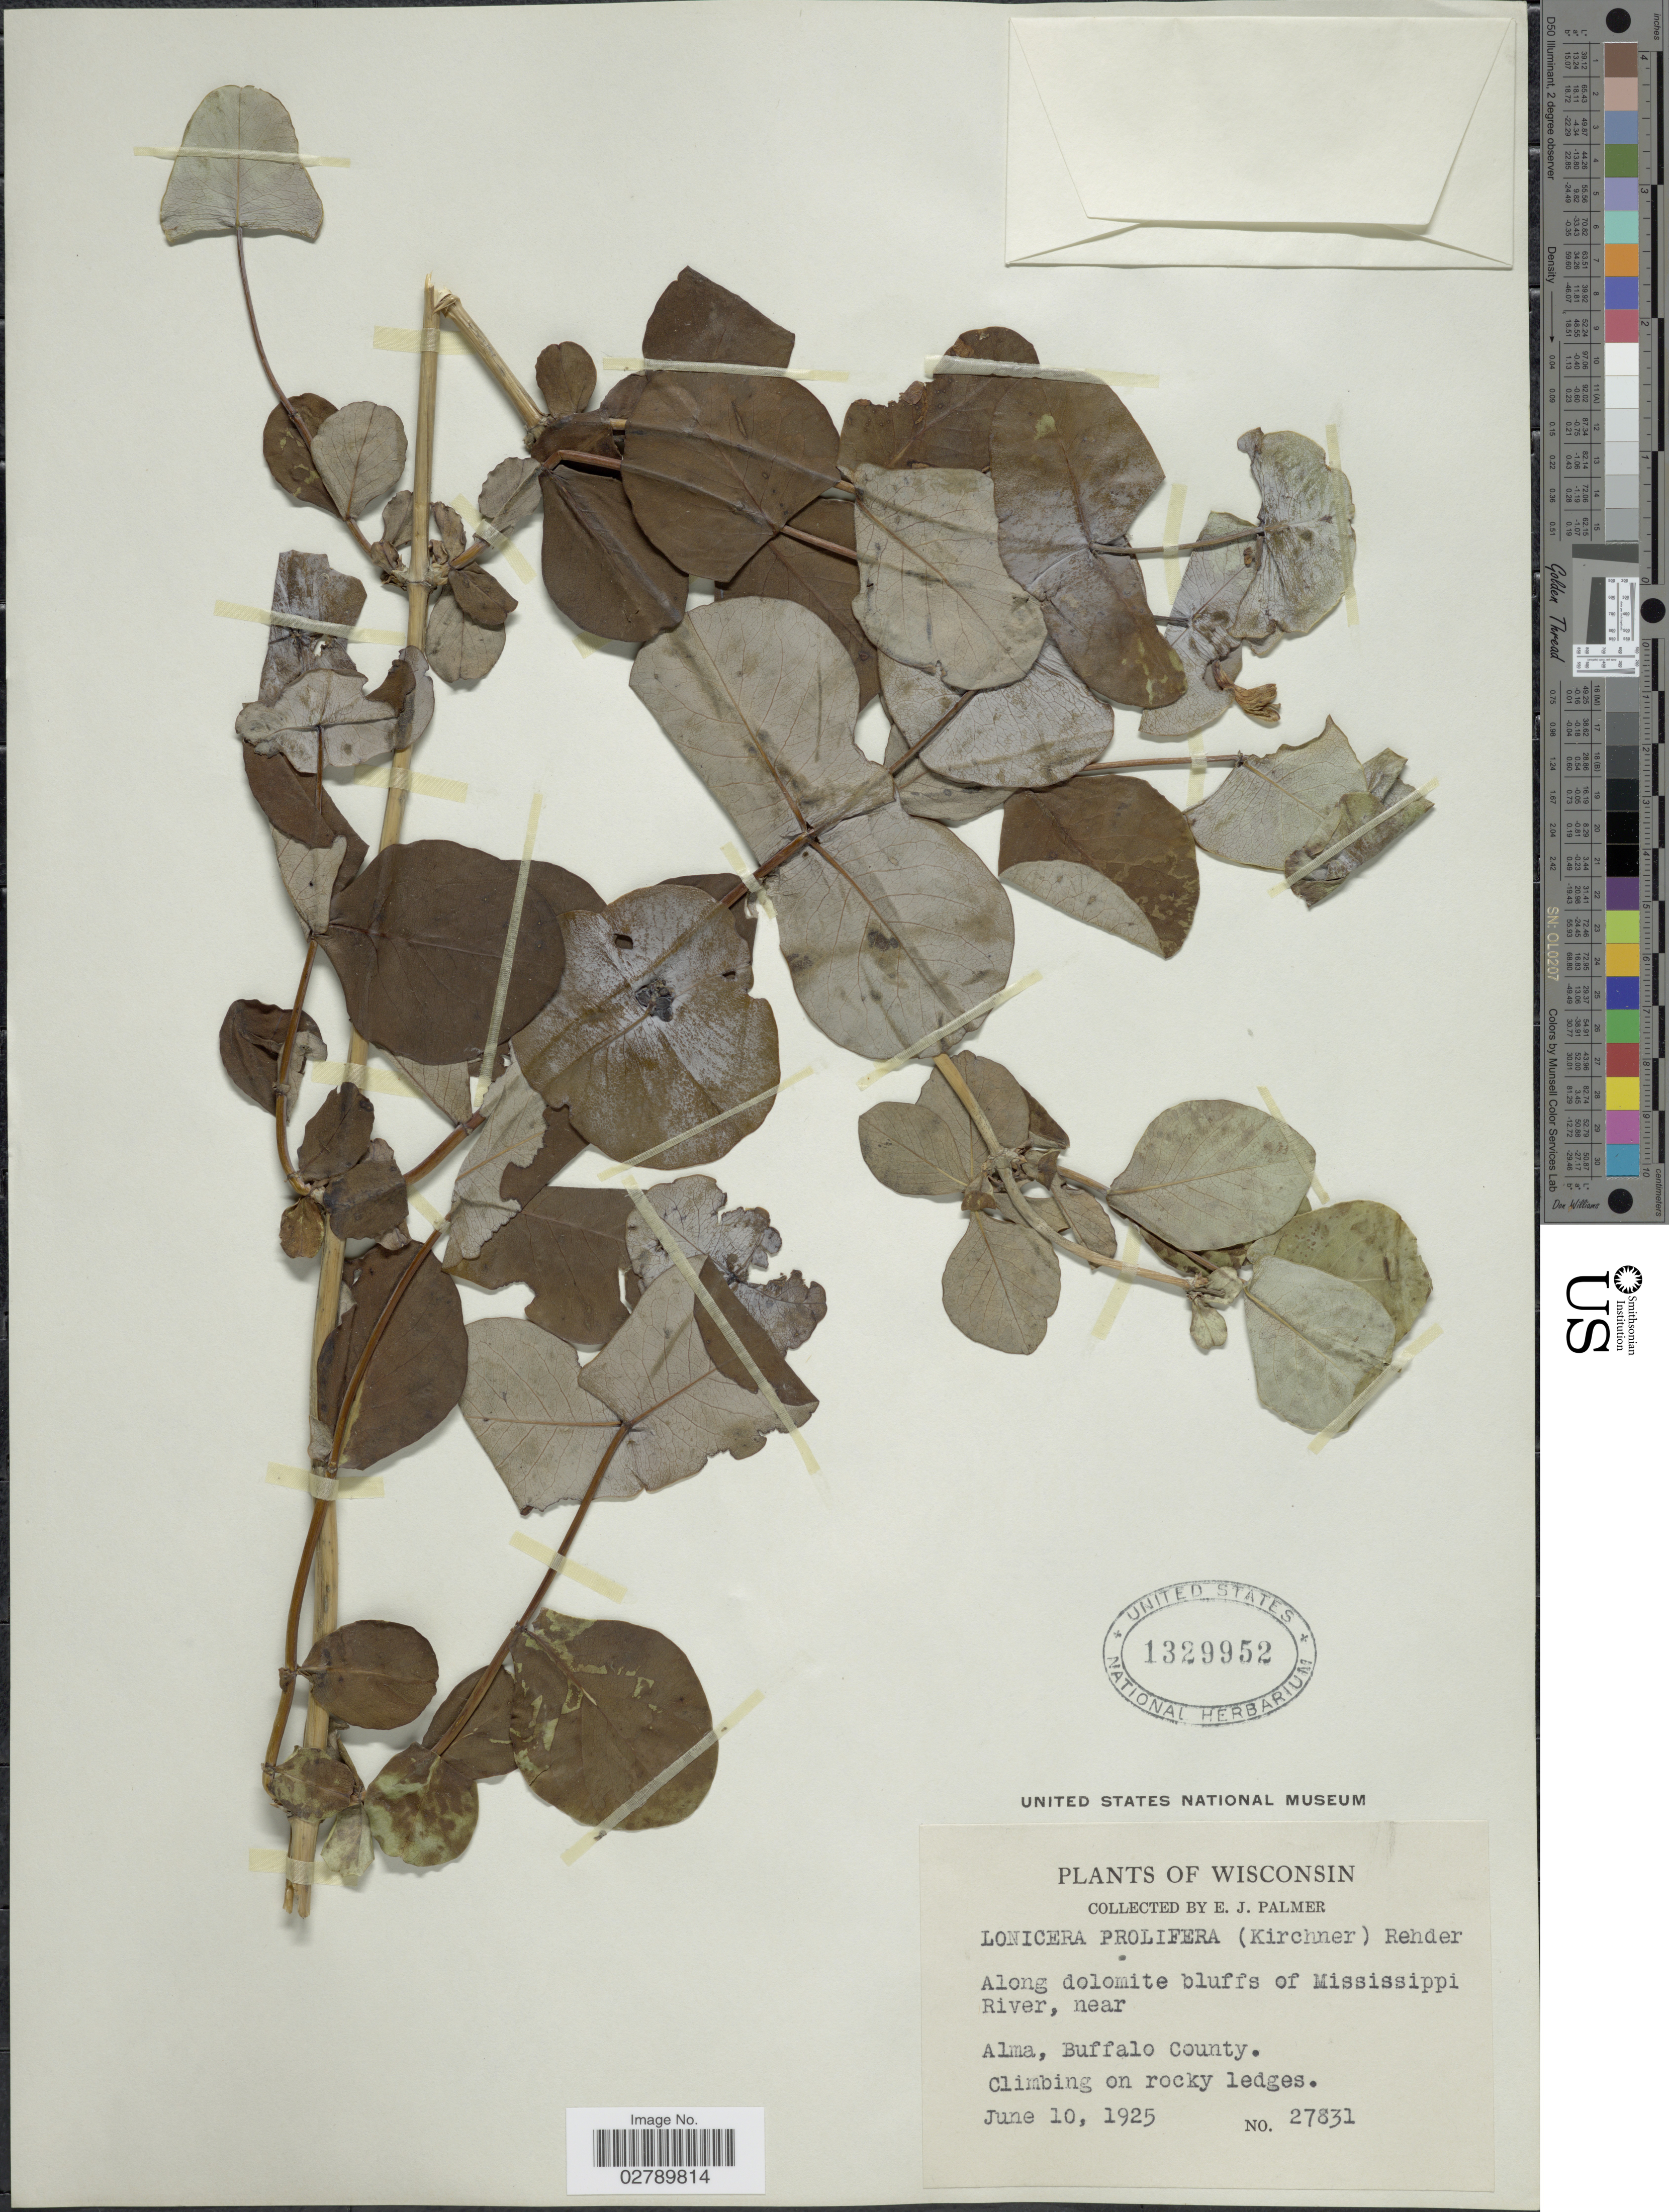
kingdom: Plantae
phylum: Tracheophyta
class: Magnoliopsida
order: Dipsacales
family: Caprifoliaceae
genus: Lonicera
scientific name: Lonicera prolifera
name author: (O. Kirchner) Booth ex Rehder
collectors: E. J. Palmer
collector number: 27831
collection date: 1925-06-10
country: United States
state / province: Wisconsin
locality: Along dolomite bluffs of Mississippi River, near Alma, Buffalo County.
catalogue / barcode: US 1329952